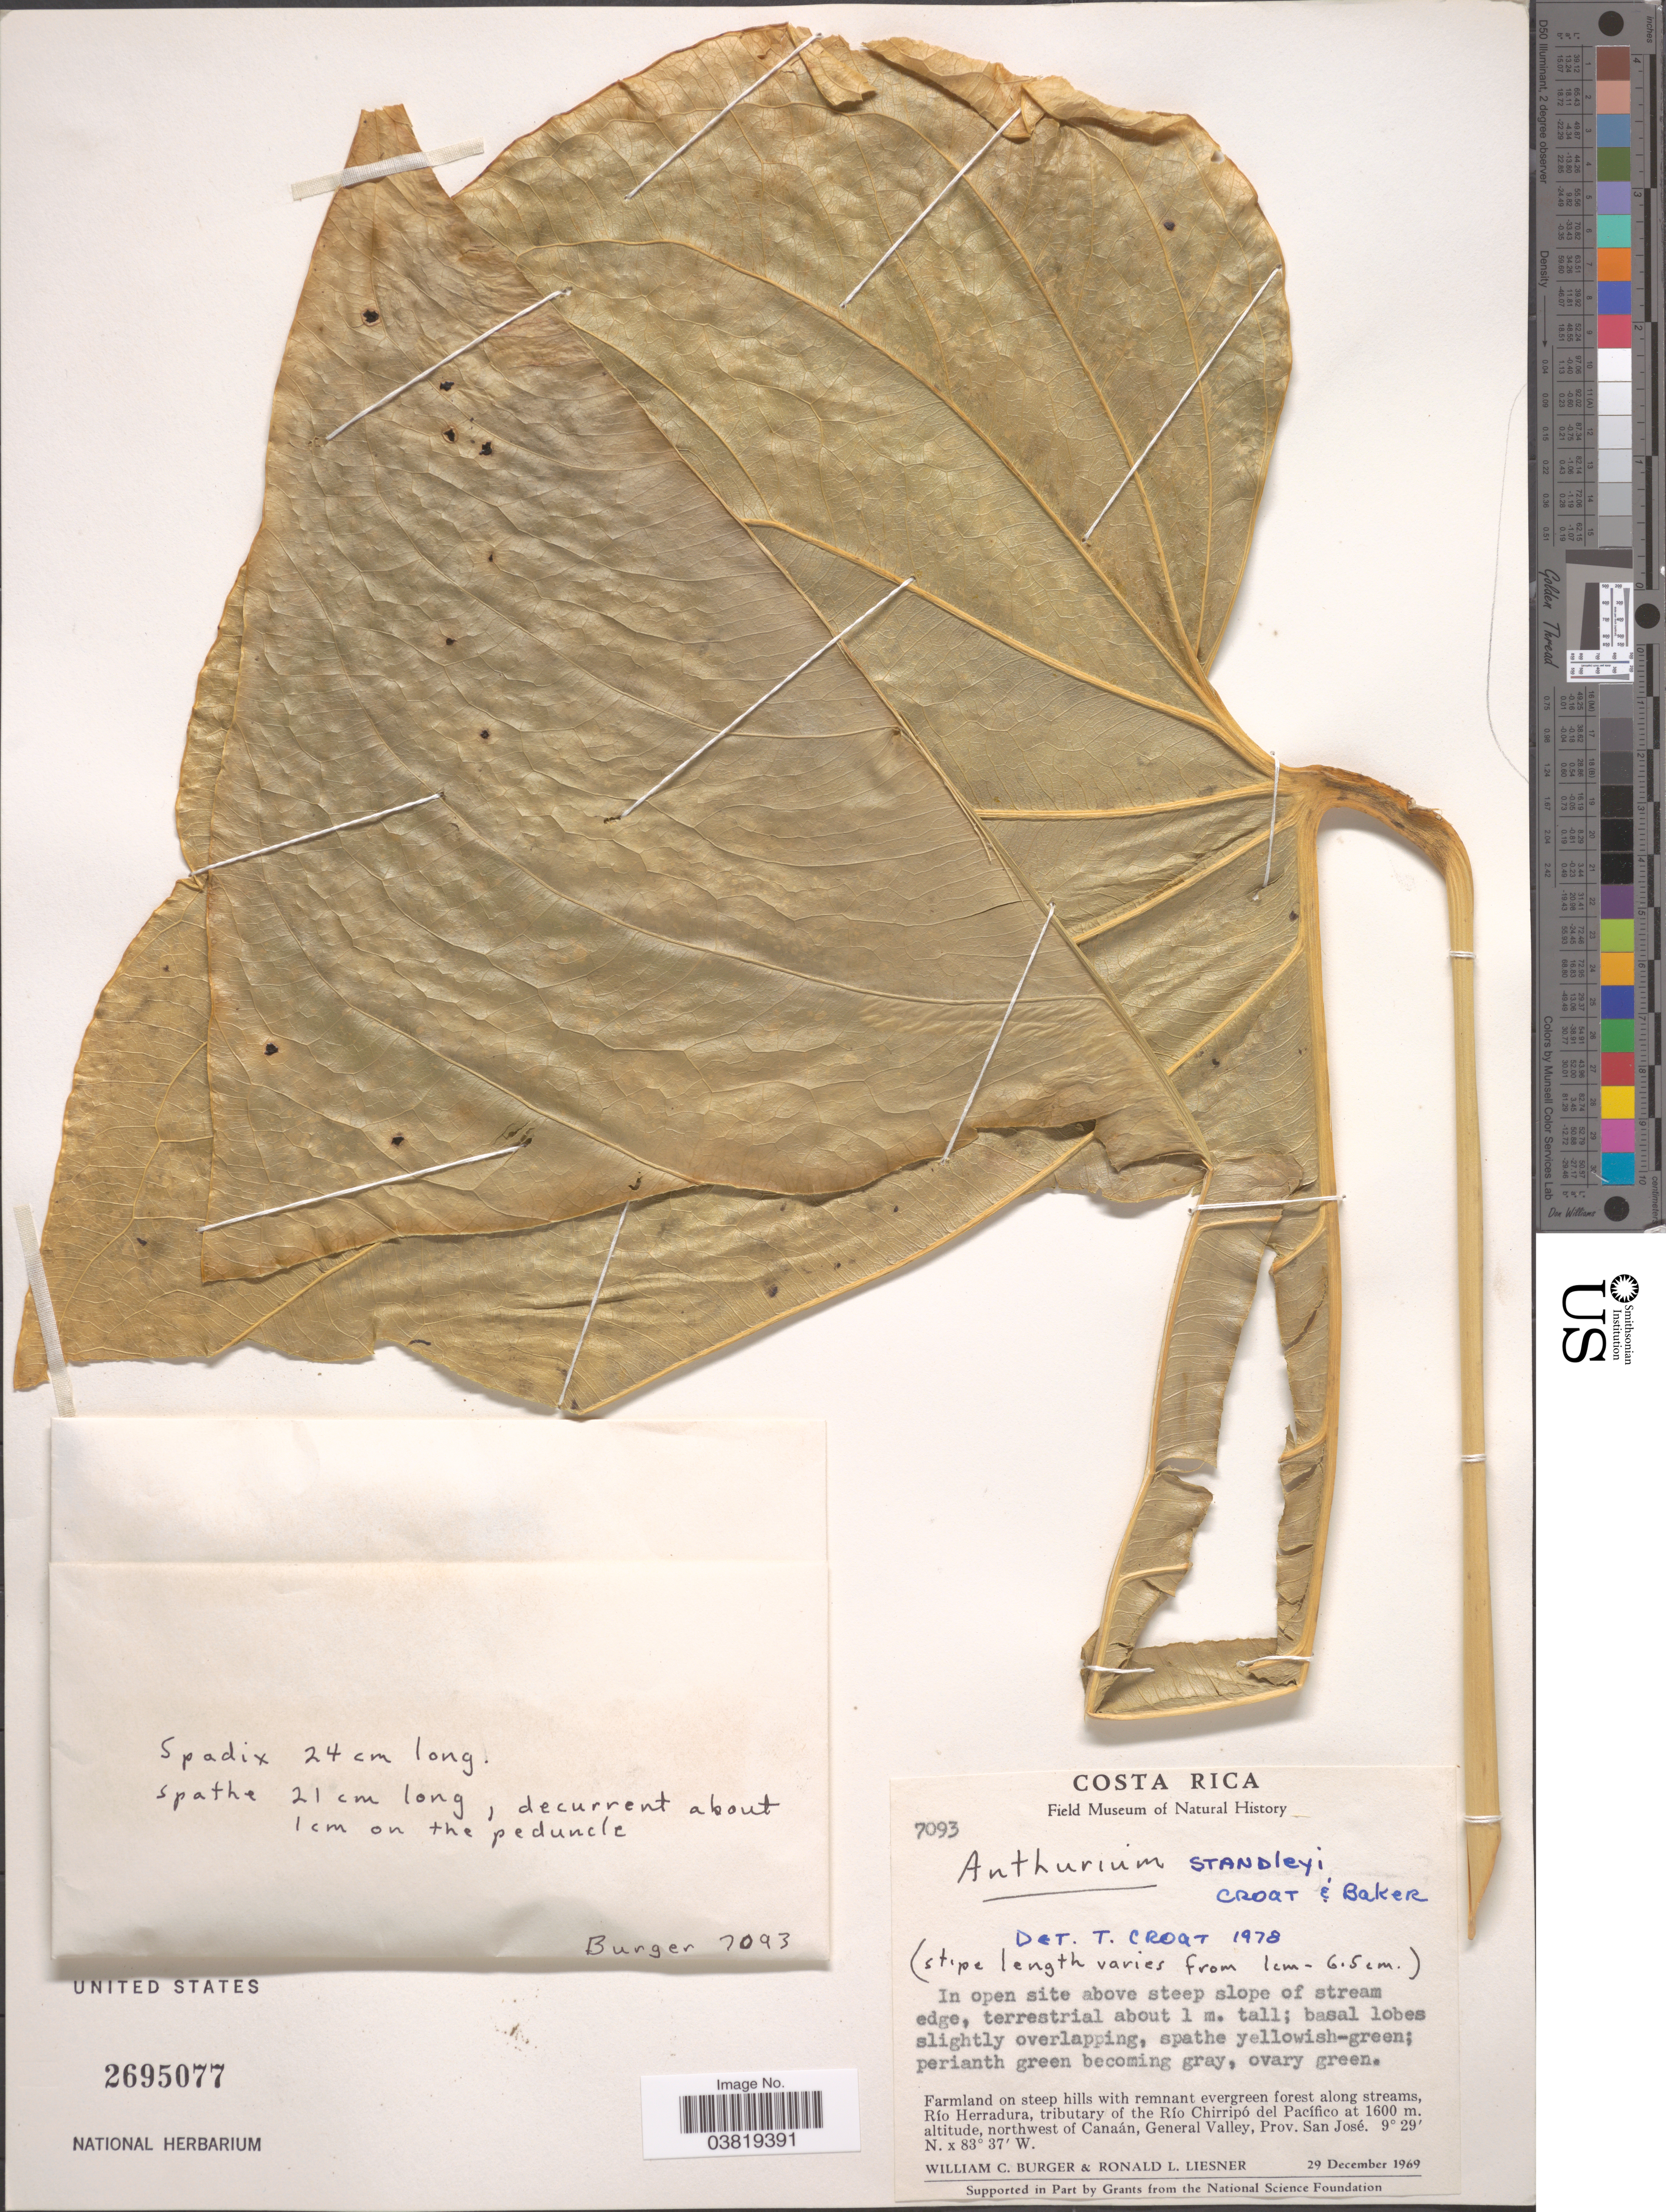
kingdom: Plantae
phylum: Tracheophyta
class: Liliopsida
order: Alismatales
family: Araceae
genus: Anthurium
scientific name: Anthurium standleyi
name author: Croat & R.A. Baker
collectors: W. Burger & R. L. Liesner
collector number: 7093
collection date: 1969-12-29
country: Costa Rica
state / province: San José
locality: Río Herradura, tributary of the Río Chirripó del Pacífico, northwest of Canaán, General Valley.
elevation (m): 1600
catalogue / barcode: US 2695077